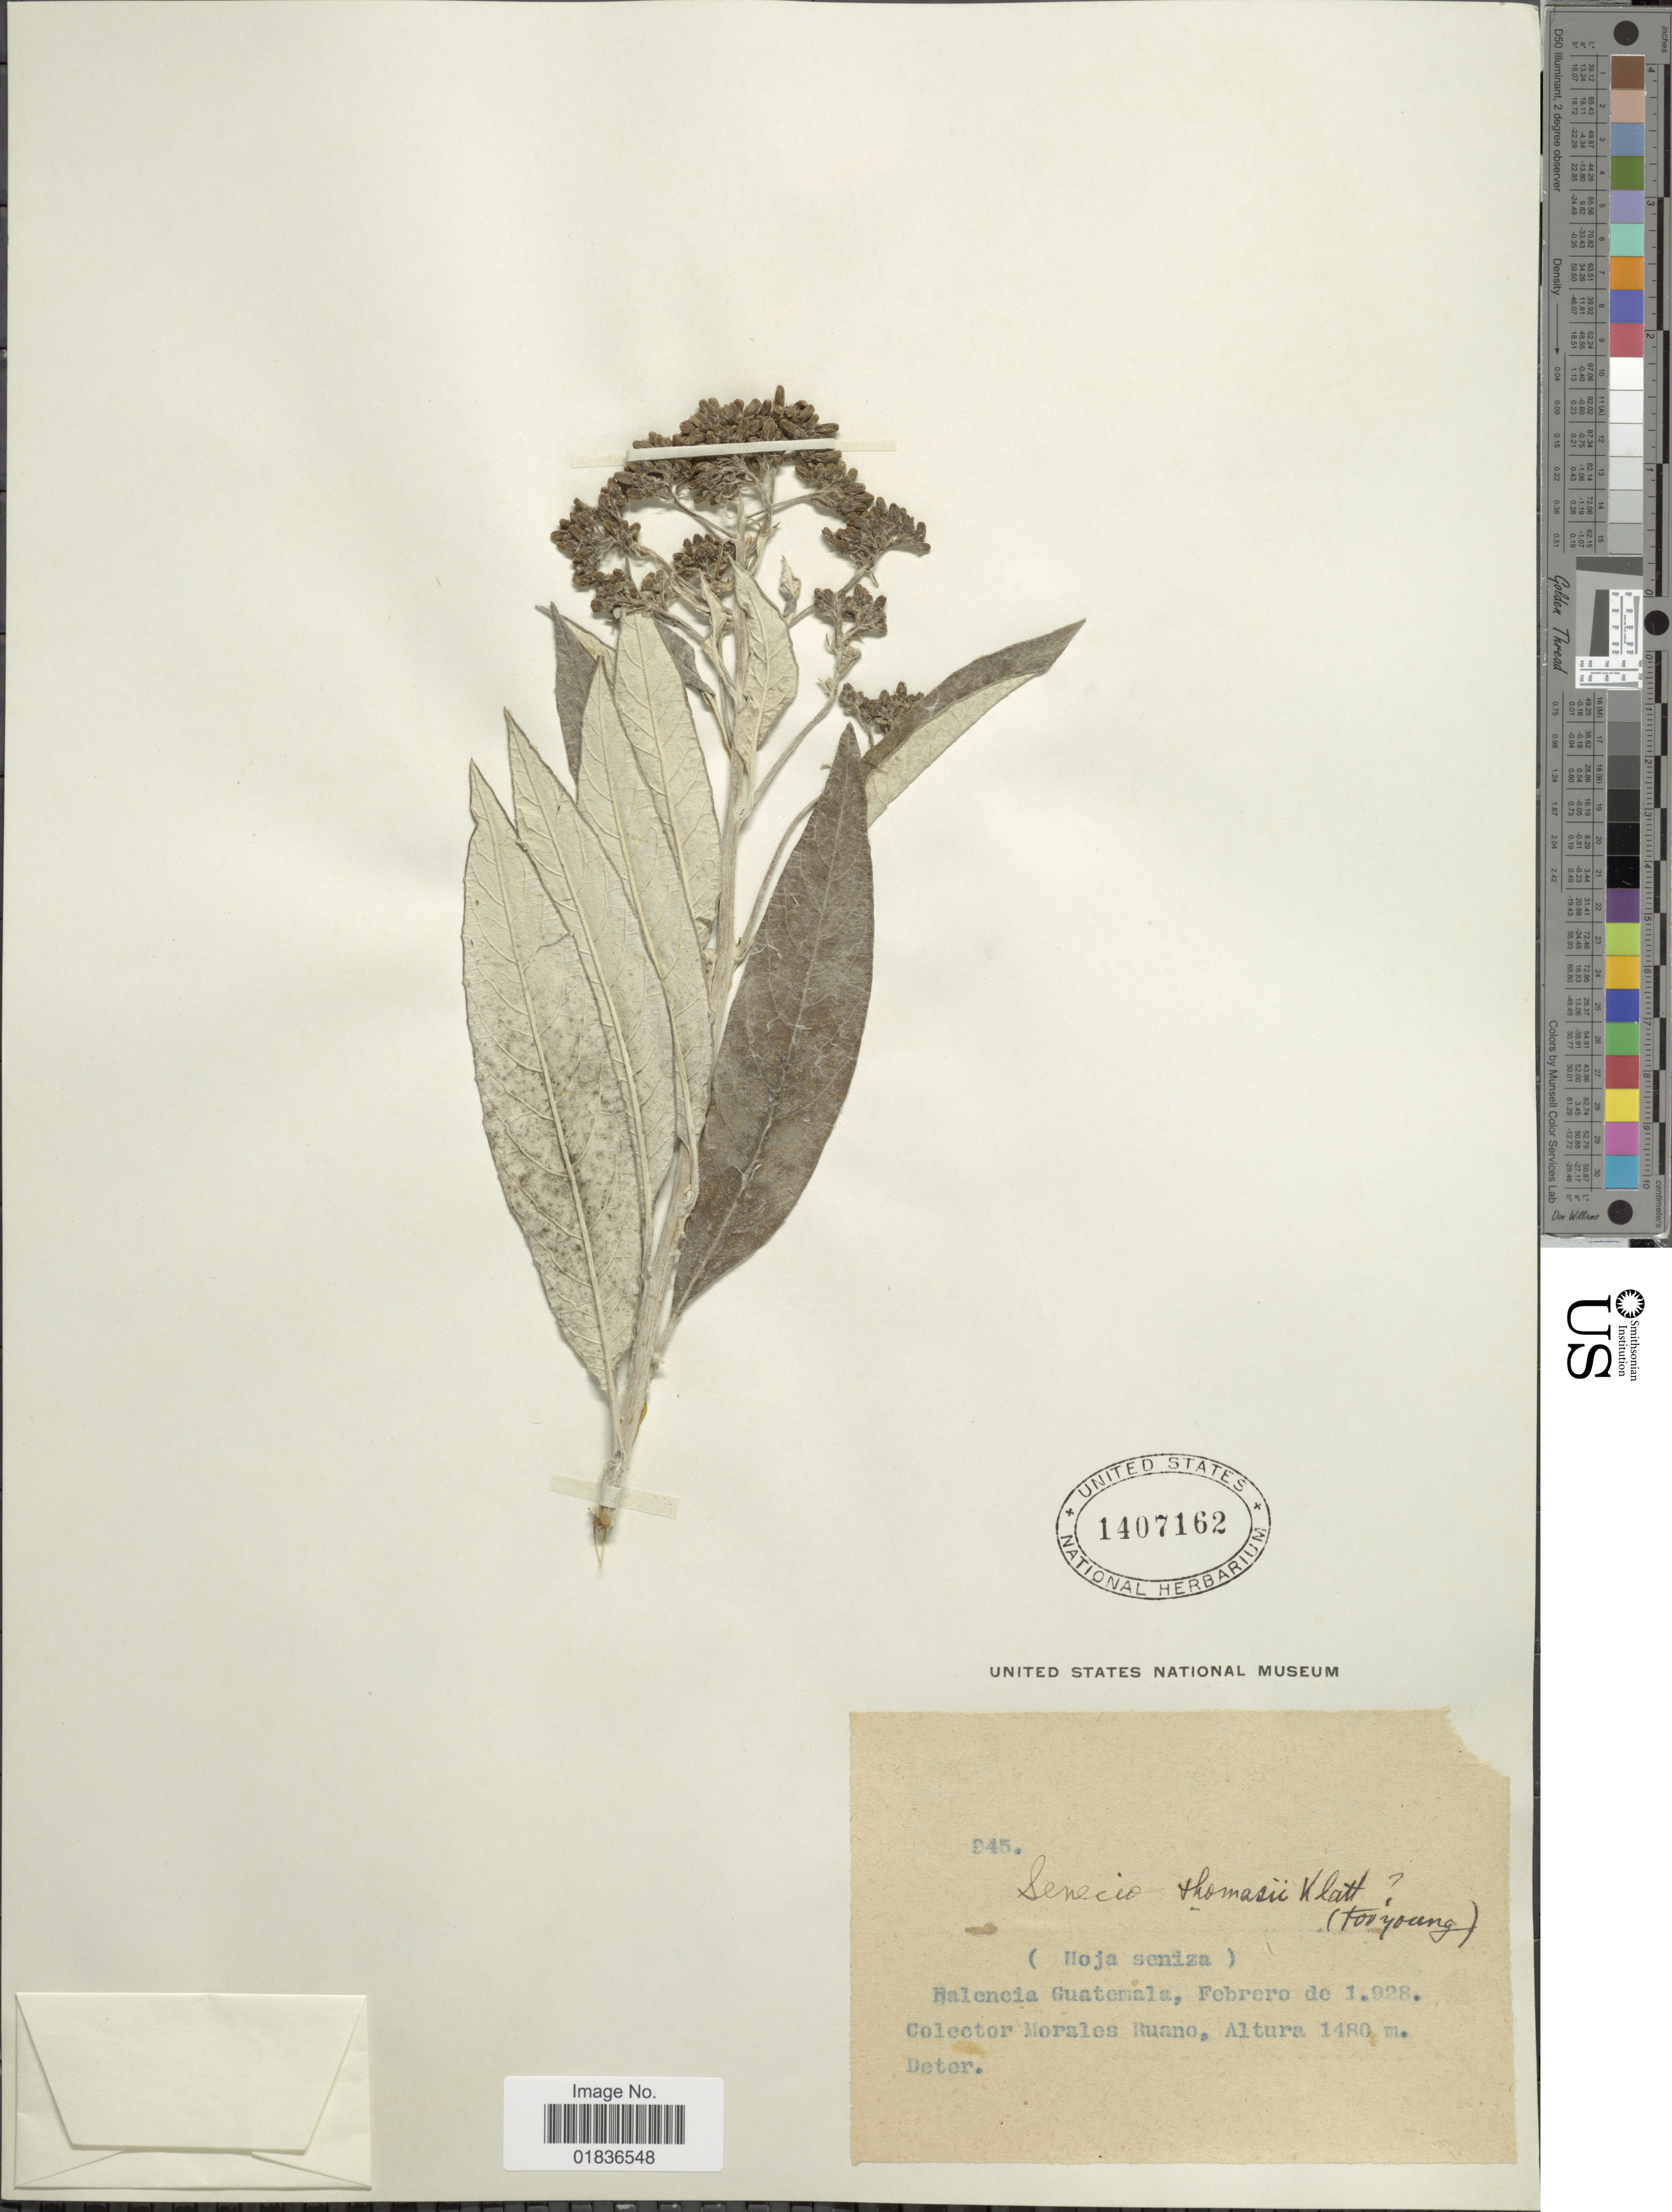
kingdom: Plantae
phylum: Tracheophyta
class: Magnoliopsida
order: Asterales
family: Asteraceae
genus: Senecio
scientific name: Senecio deppeanus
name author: Hemsl.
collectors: M. Ruano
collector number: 945*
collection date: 1928-02-01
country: Guatemala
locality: (Hoja seniza) Halencia [Valencia]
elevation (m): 1480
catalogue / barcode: US 1407162